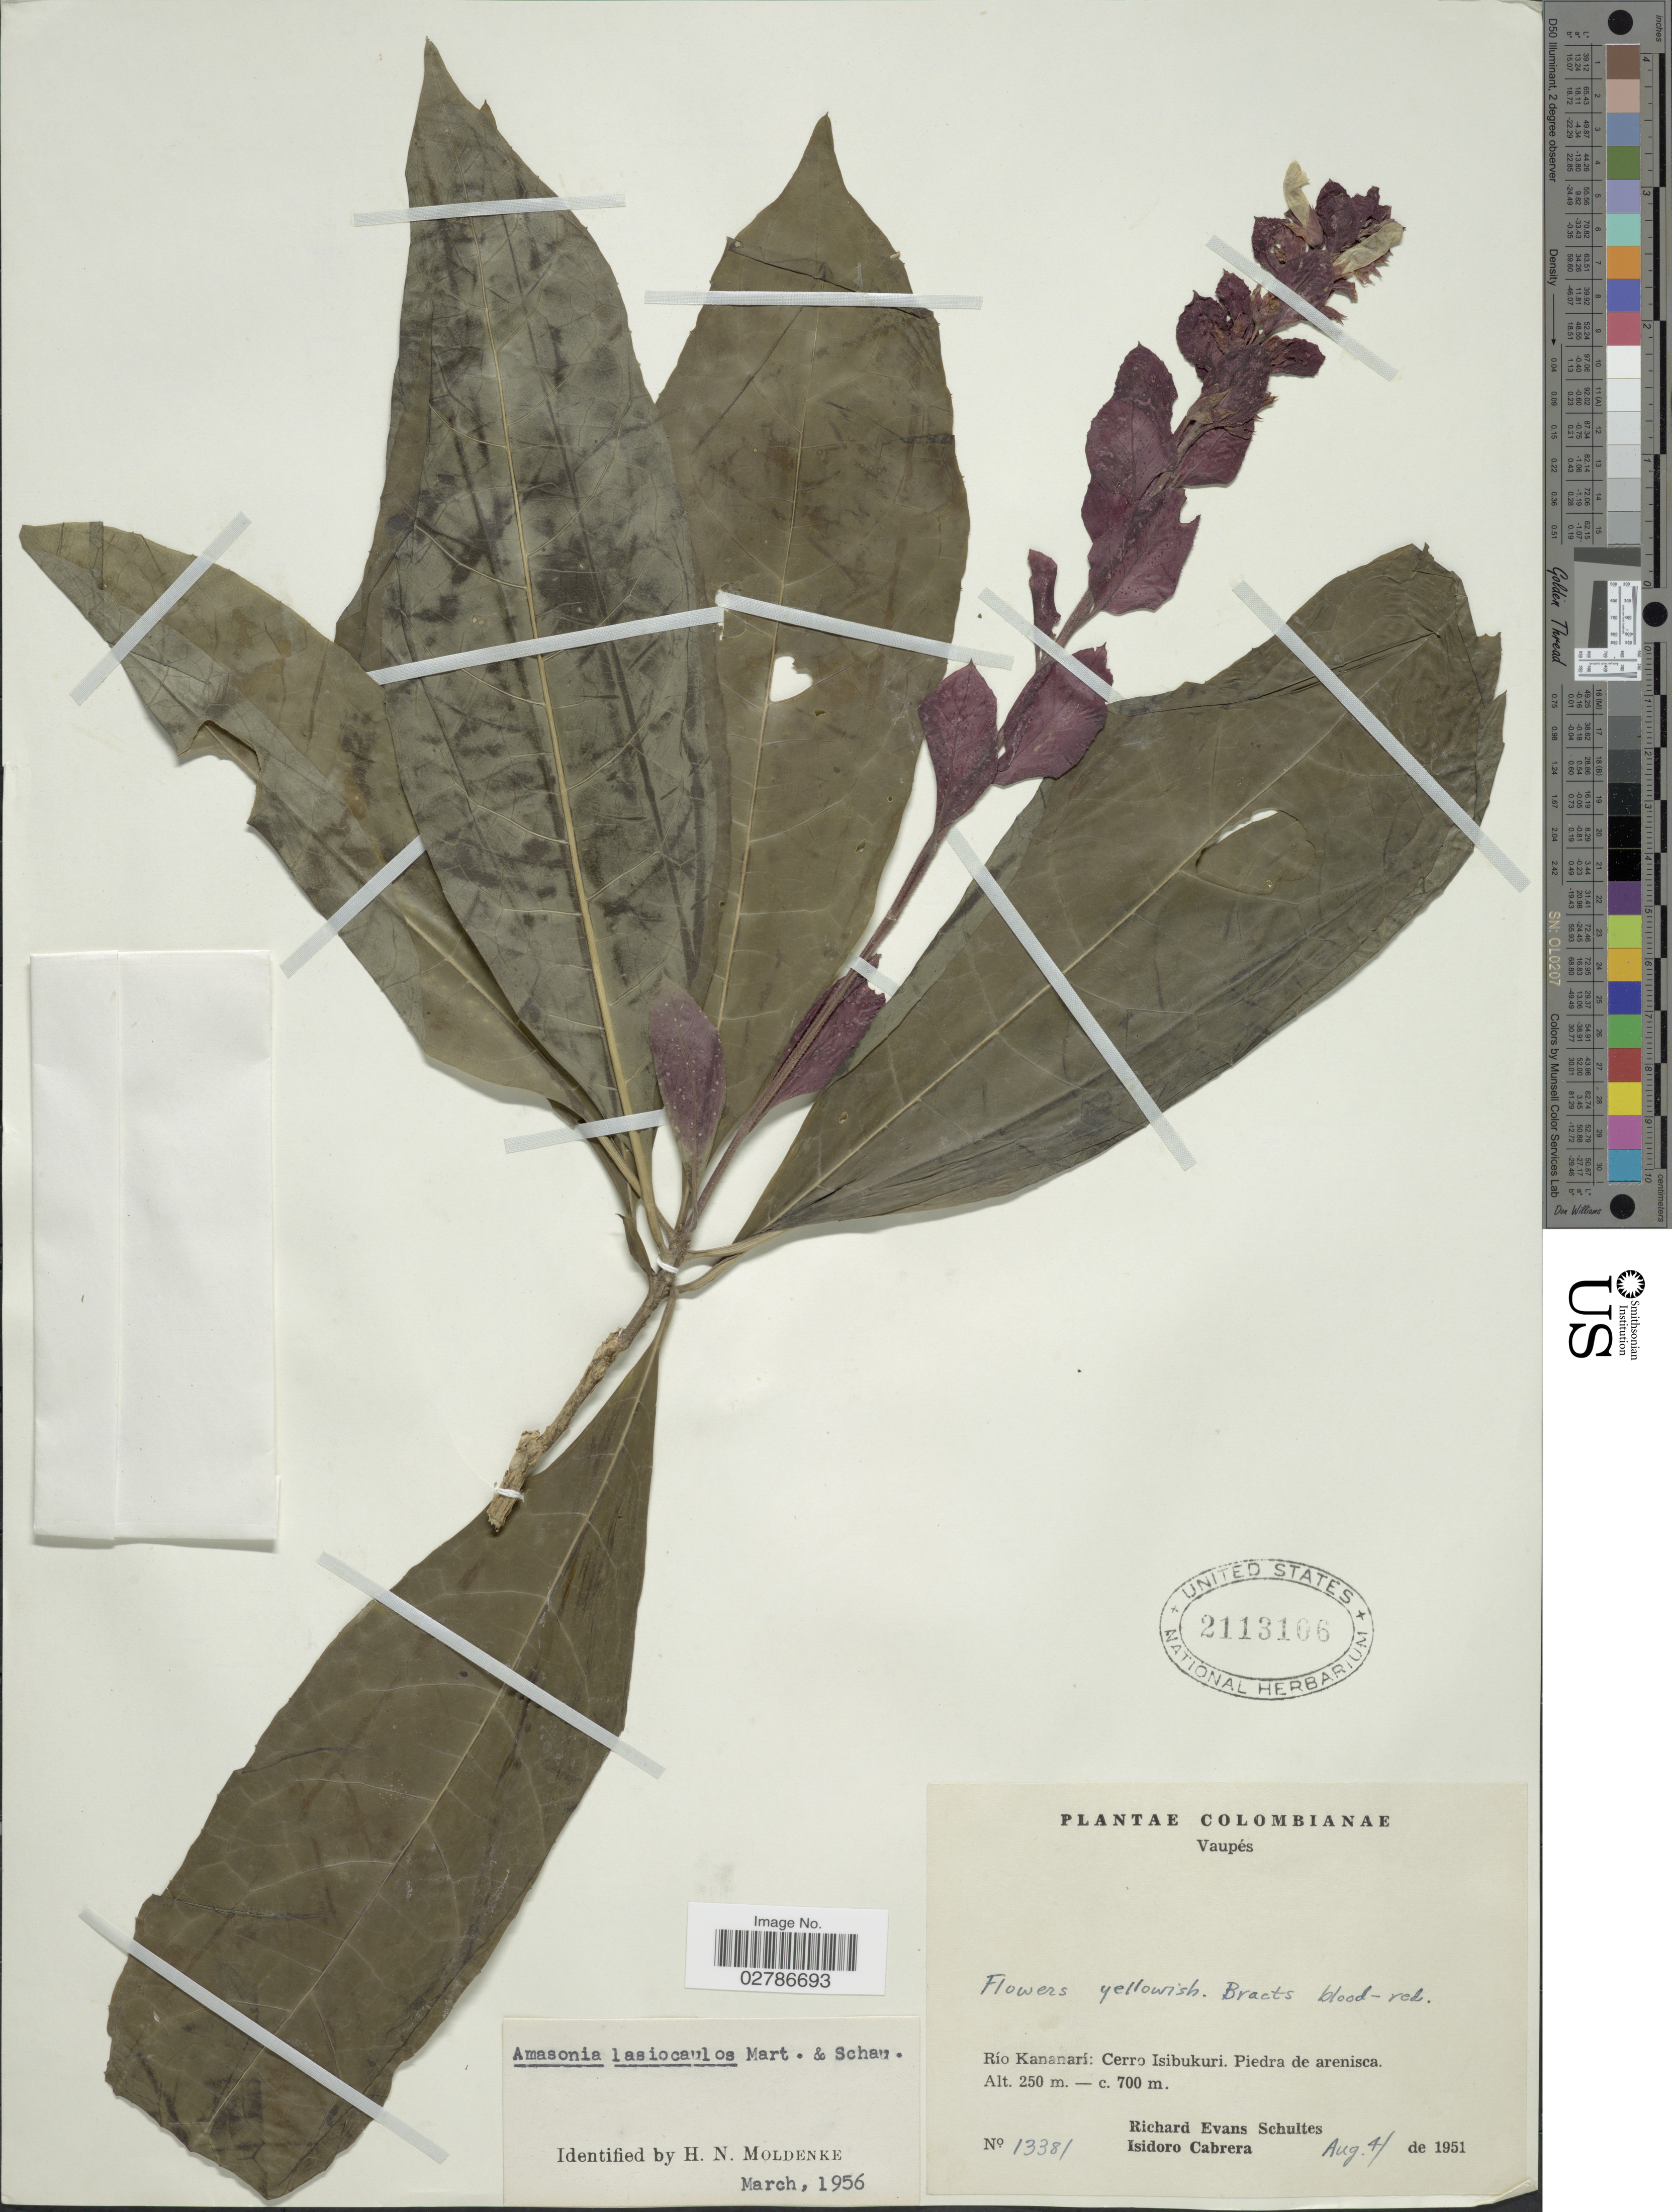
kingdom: Plantae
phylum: Tracheophyta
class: Magnoliopsida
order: Lamiales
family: Lamiaceae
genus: Amasonia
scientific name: Amasonia lasiocaulos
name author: Mart. & Schauer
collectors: R. E. Schultes & I. Cabrera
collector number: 13381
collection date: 1951-08-04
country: Colombia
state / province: Vaupés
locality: Rio Kananari: Cerro Isibukuri. Piedra de arenisca.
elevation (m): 250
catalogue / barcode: US 2113106